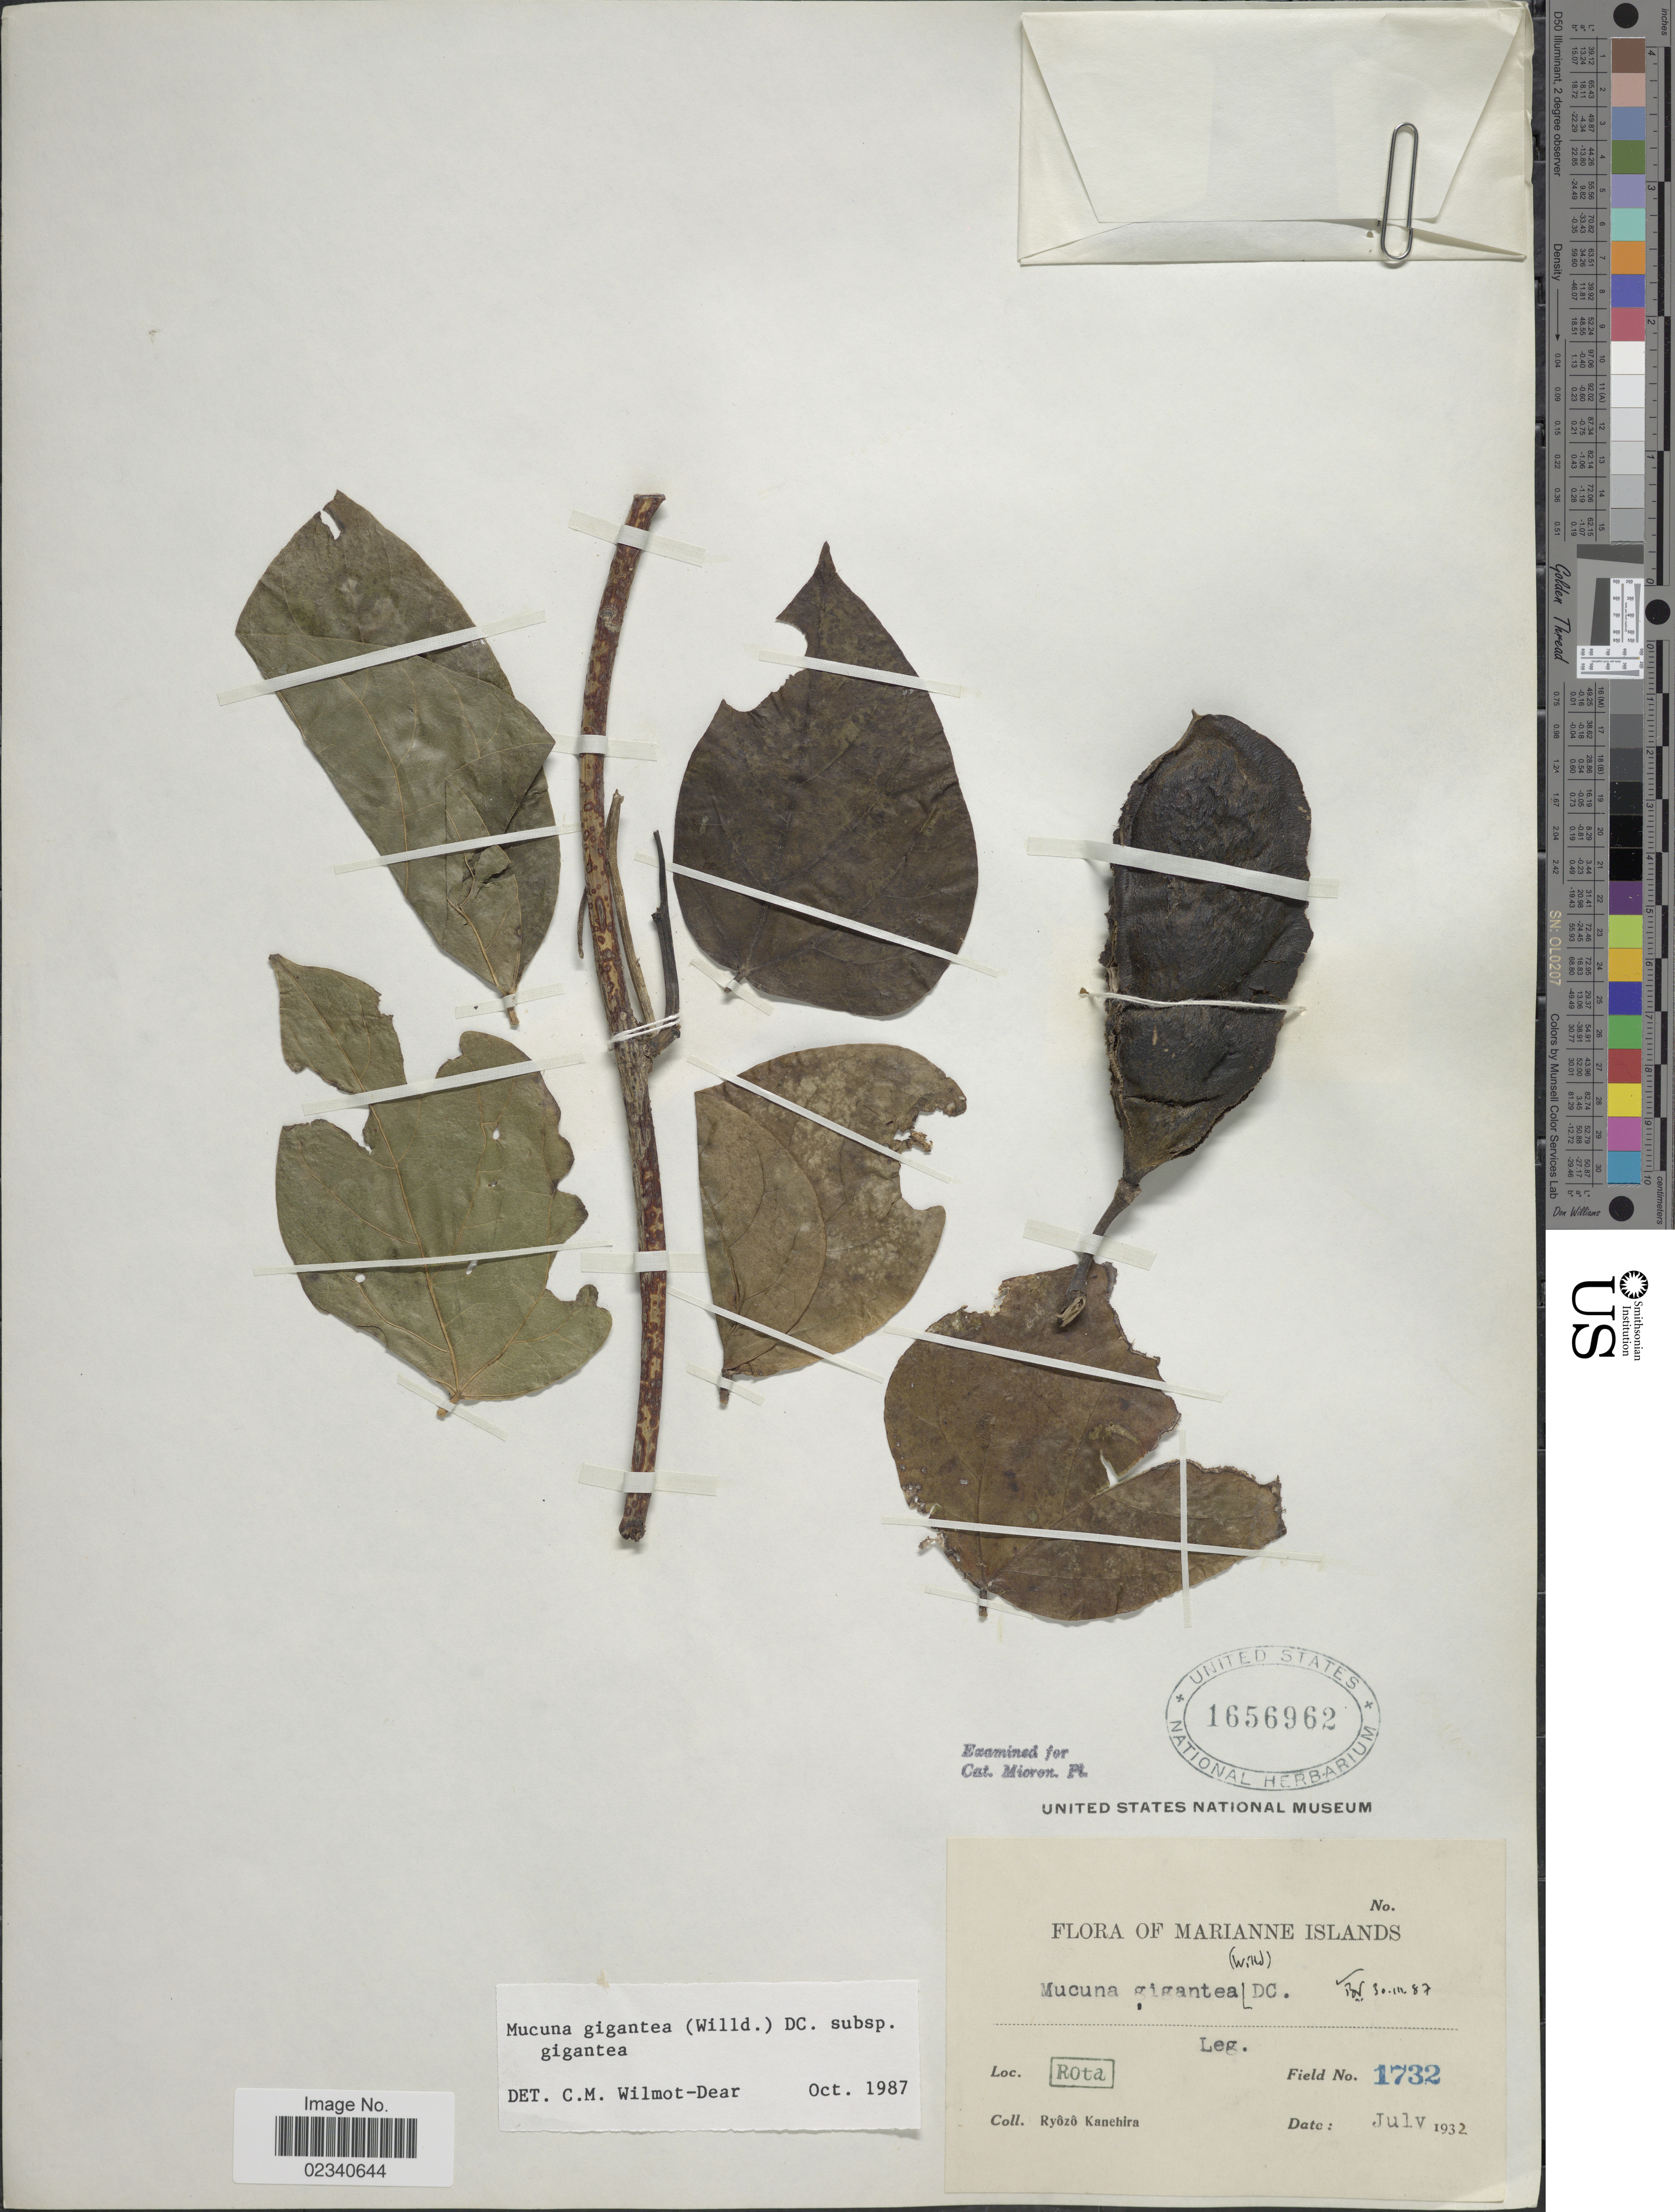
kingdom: Plantae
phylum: Tracheophyta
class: Magnoliopsida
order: Fabales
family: Fabaceae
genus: Mucuna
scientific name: Mucuna gigantea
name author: (Willd.) DC.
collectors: R. Kanehira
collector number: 1732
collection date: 1932-07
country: Northern Mariana Islands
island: Rota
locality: Rota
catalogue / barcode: US 1656962